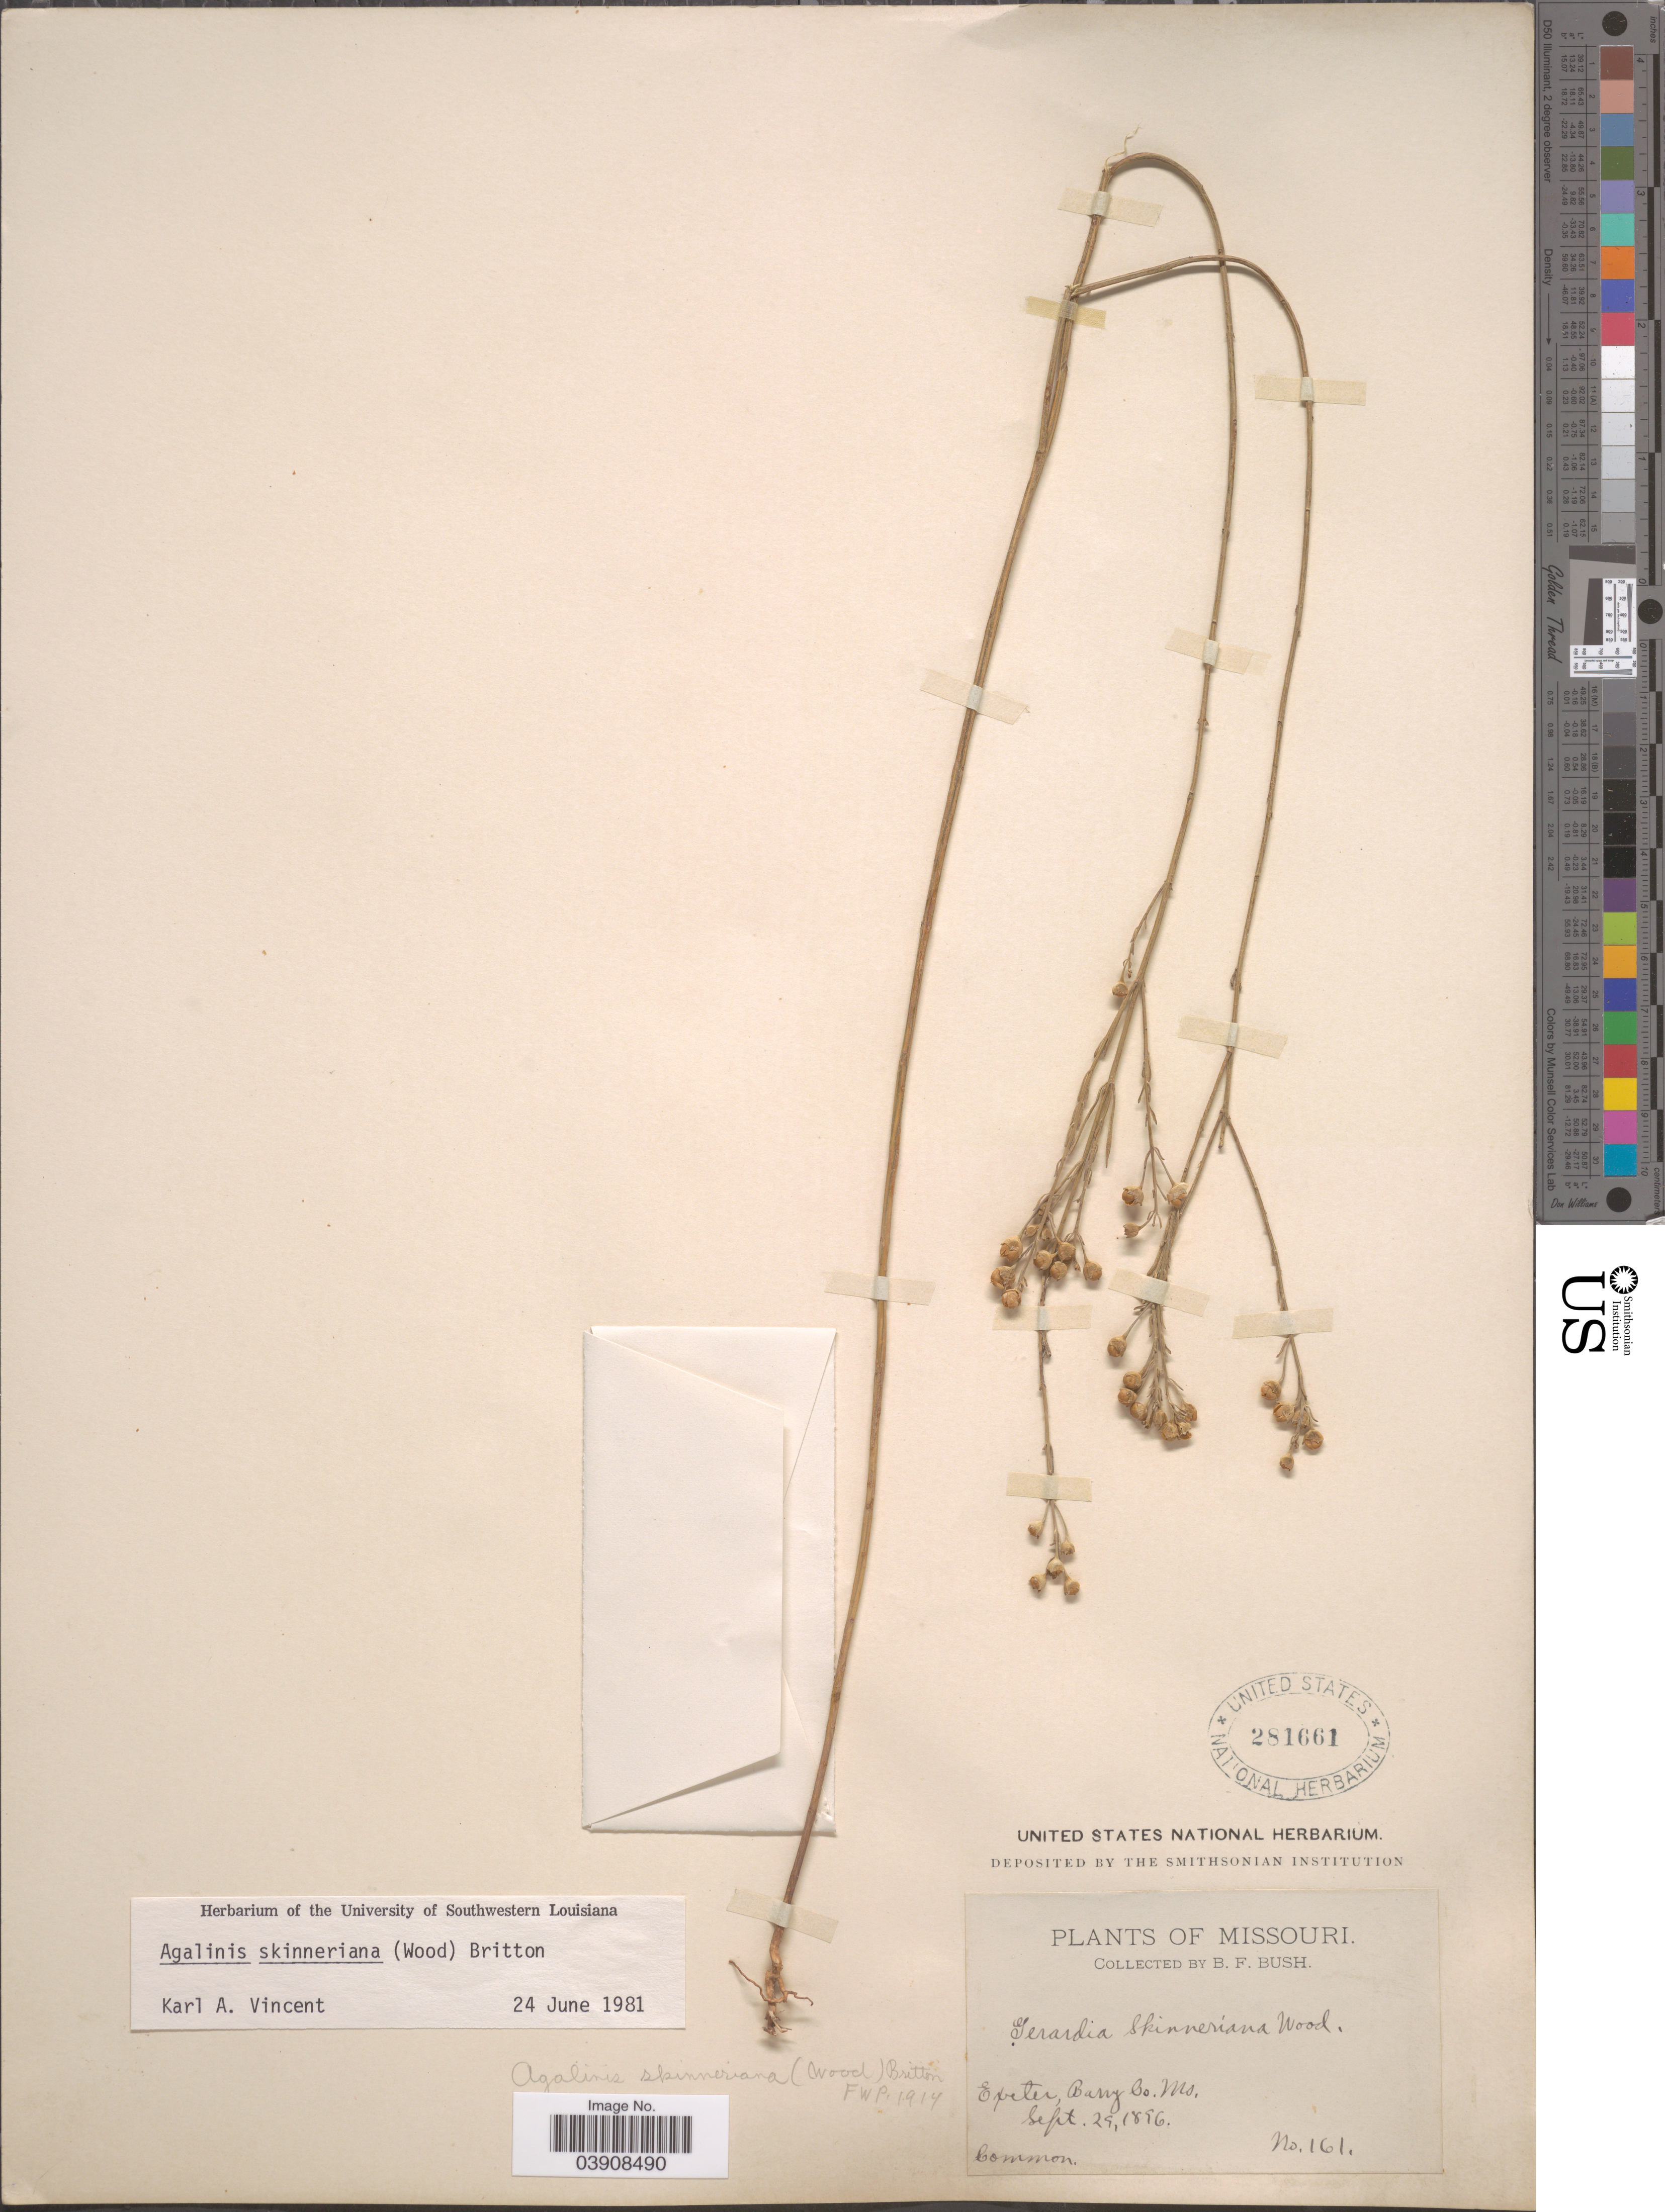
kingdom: Plantae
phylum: Tracheophyta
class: Magnoliopsida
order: Lamiales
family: Orobanchaceae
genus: Agalinis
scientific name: Agalinis skinneriana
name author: (Alph. Wood ex A. Gray) Britton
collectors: B. F. Bush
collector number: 161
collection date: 1896-09-29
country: United States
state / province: Missouri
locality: Exeter, Barry Co.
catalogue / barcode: US 281661